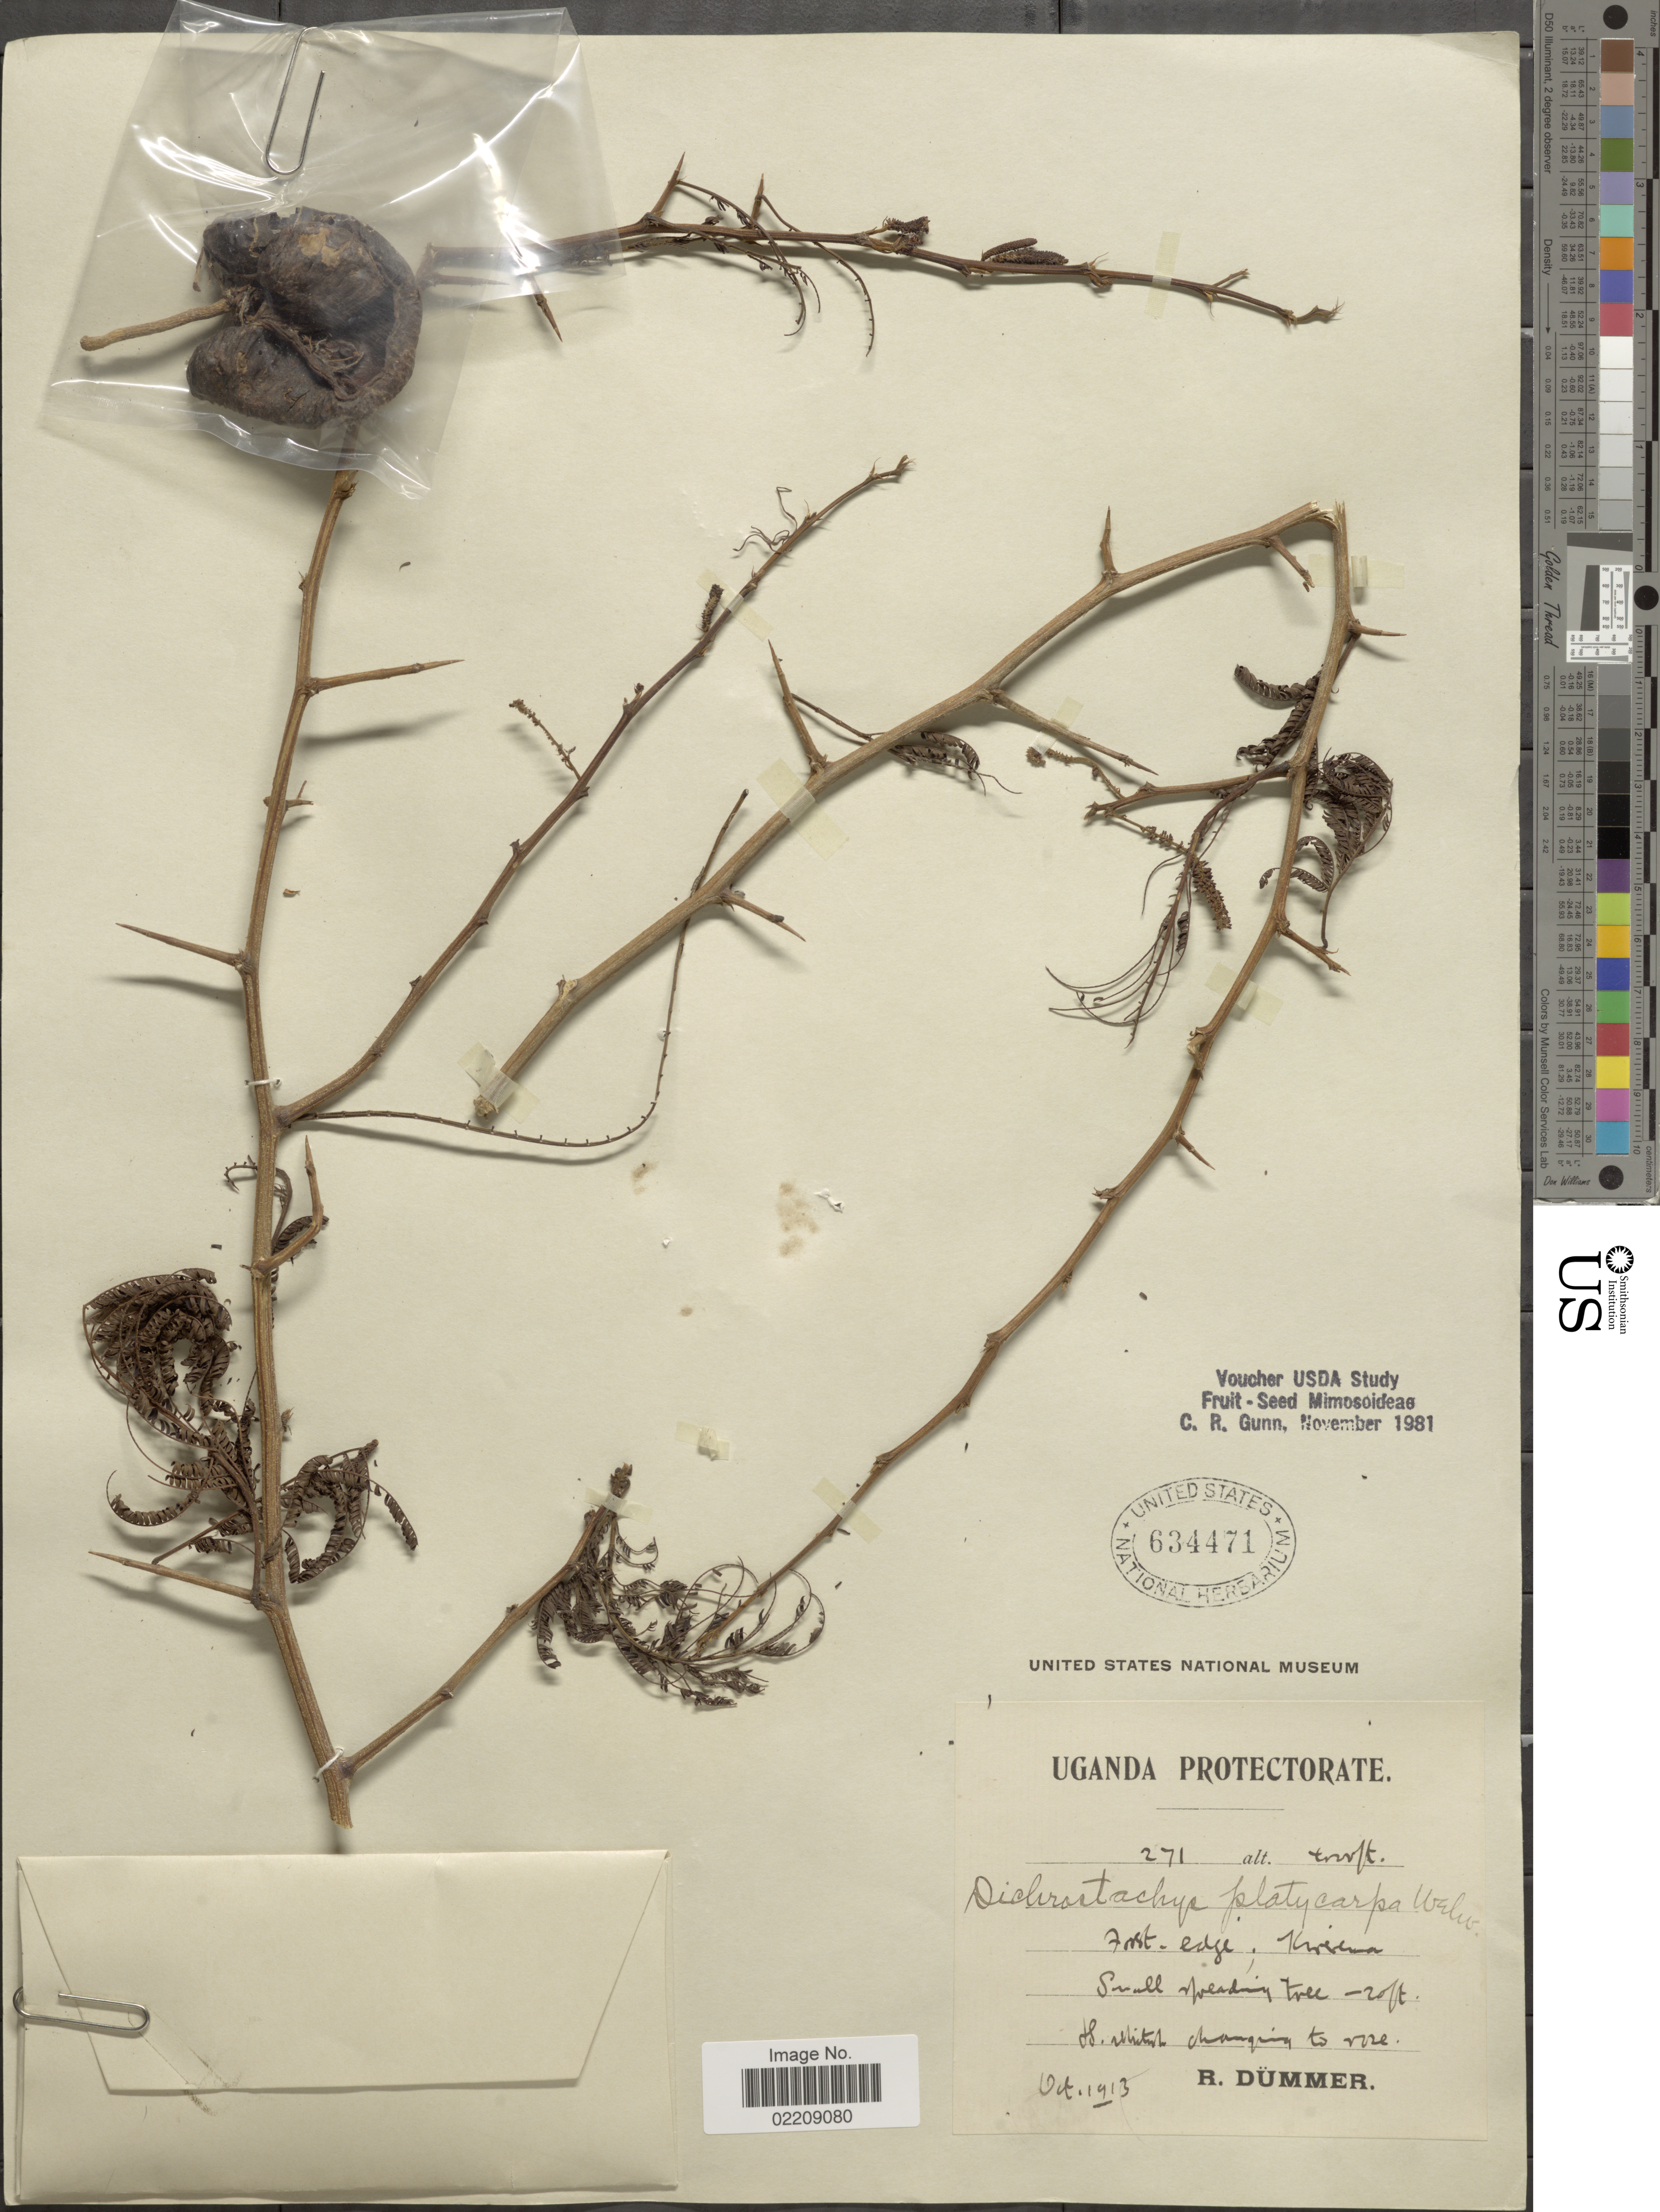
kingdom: Plantae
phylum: Tracheophyta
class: Magnoliopsida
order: Fabales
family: Fabaceae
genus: Dichrostachys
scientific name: Dichrostachys platycarpa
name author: W. Bull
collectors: R. A. Dümmer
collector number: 271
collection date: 1913-10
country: Uganda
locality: Kirerema.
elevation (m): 1219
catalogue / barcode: US 634471